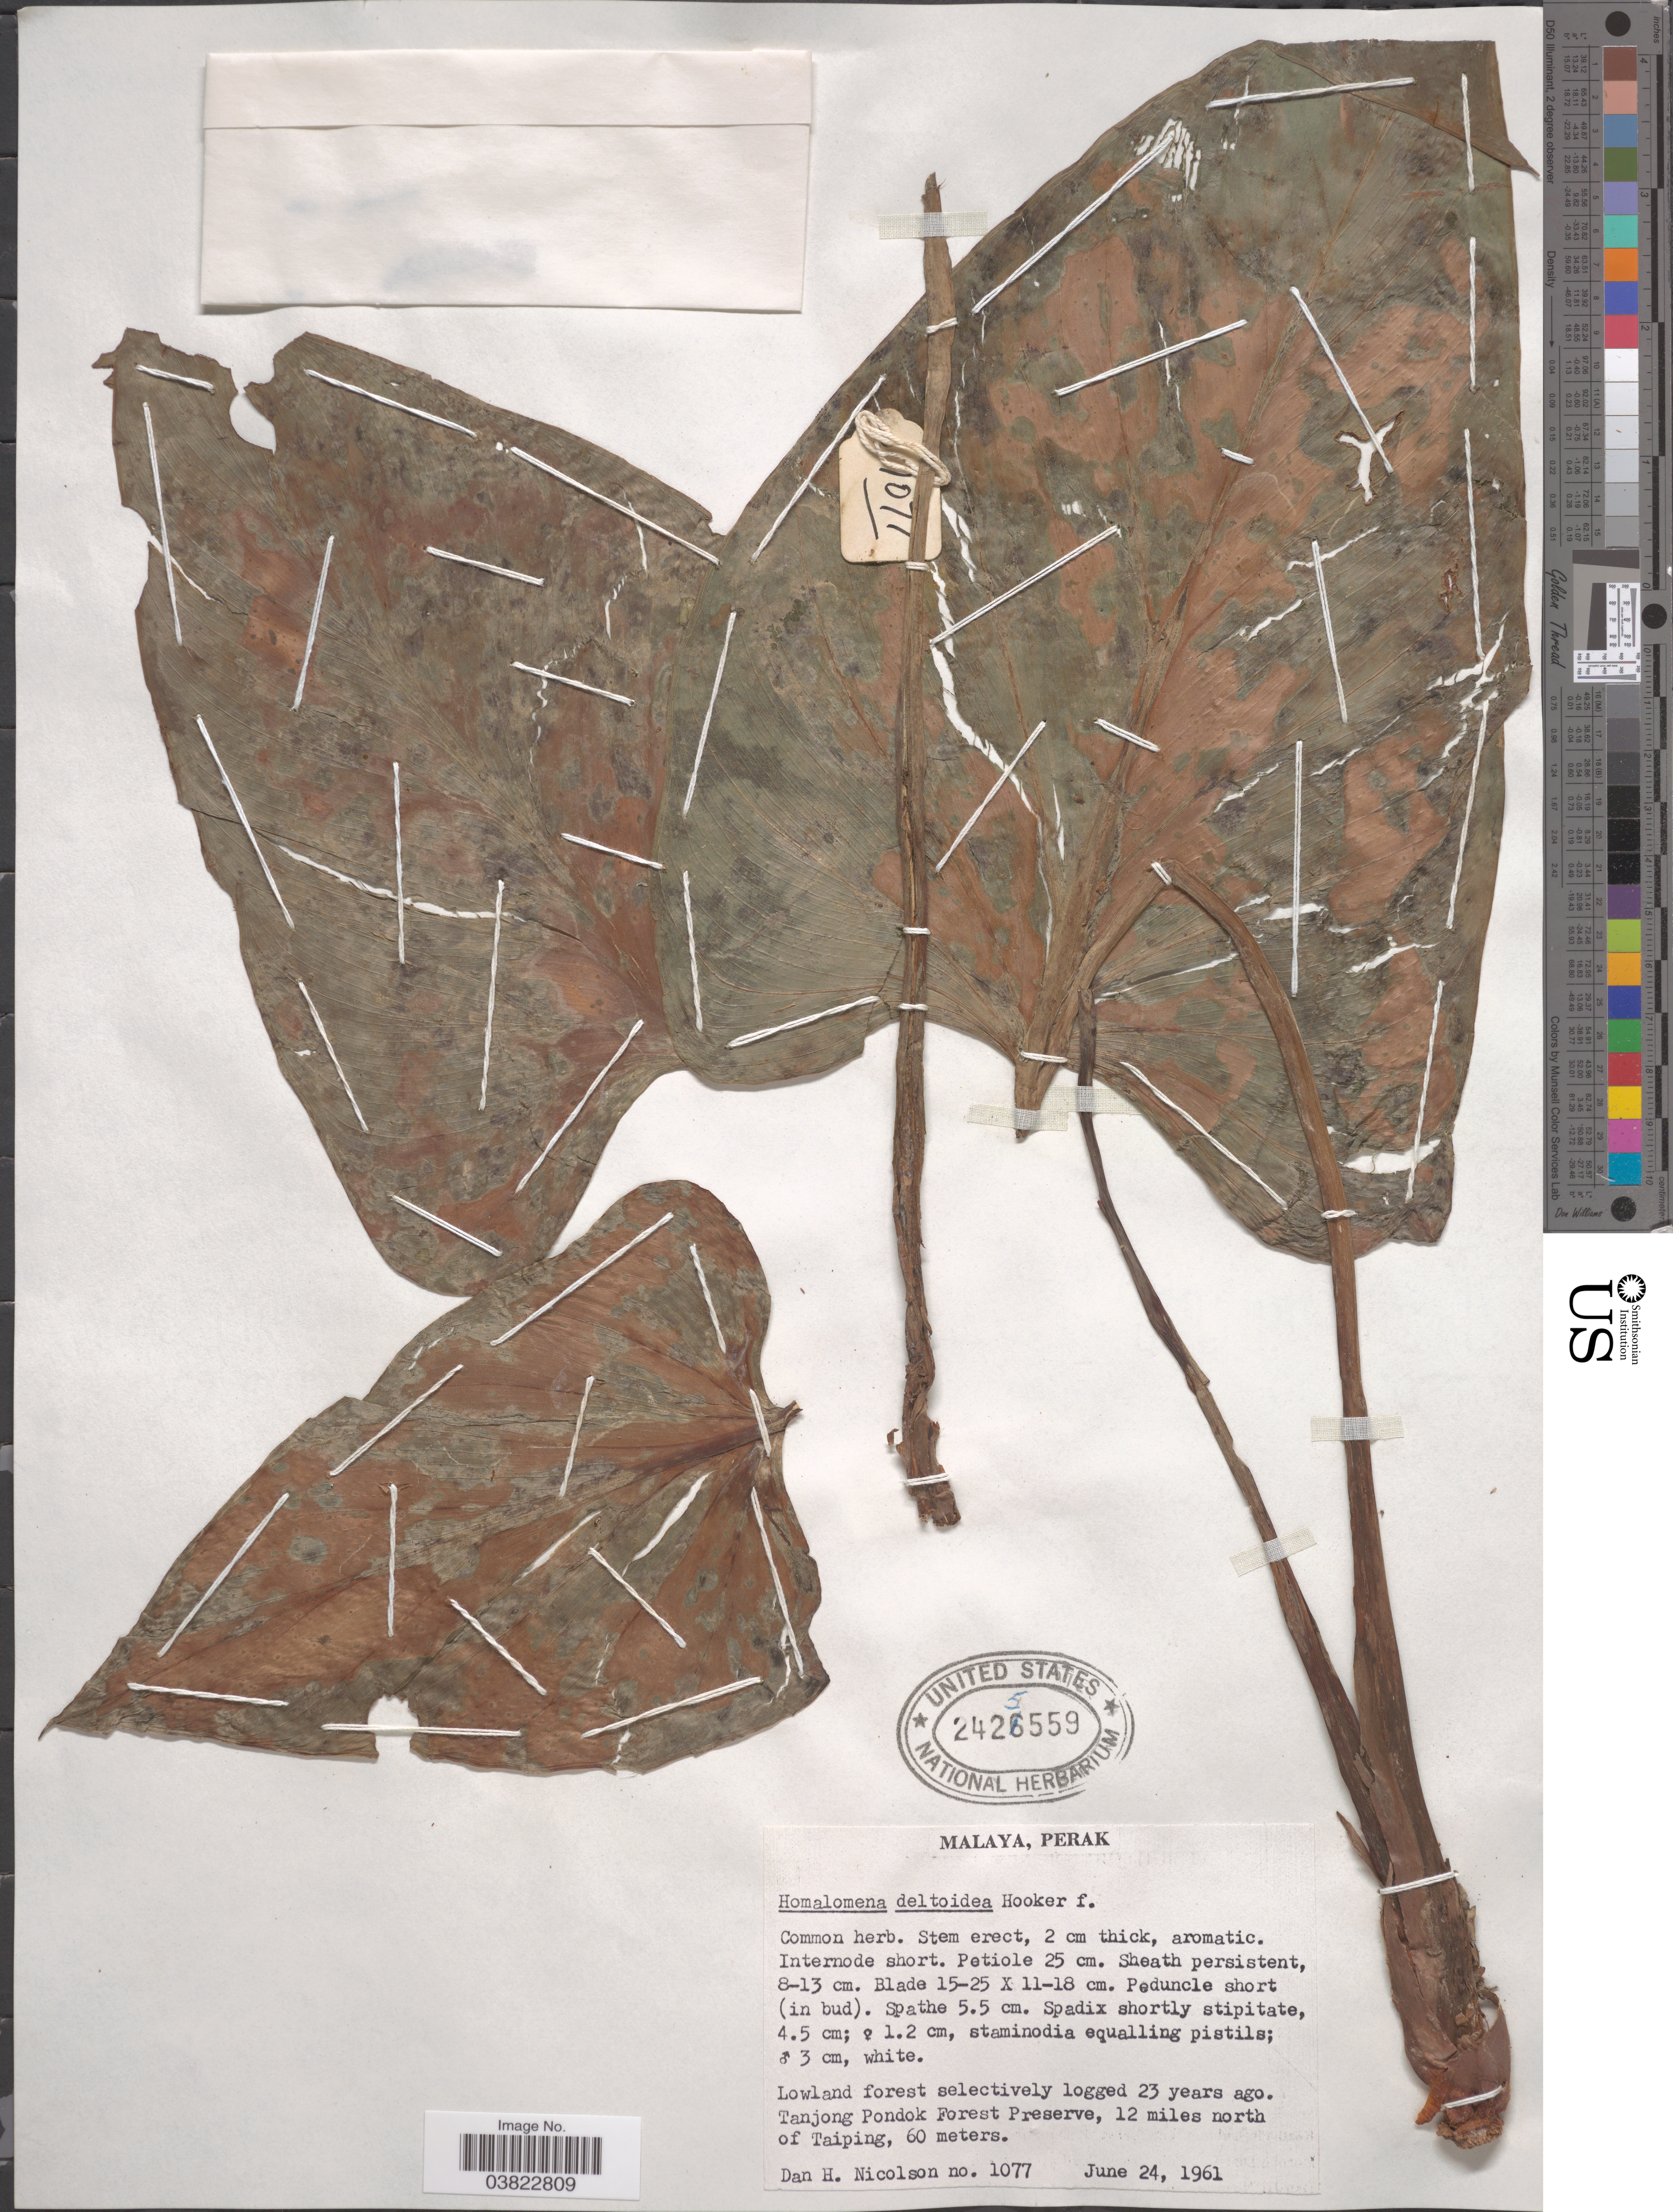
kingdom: Plantae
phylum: Tracheophyta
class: Liliopsida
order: Alismatales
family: Araceae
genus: Homalomena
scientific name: Homalomena deltoidea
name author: Hook. f.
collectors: D. H. Nicolson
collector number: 1077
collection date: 1961-06-24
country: Malaysia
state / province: Perak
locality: Malaya. Tanjong Pondok Forest Preserve, 12 miles north of Taiping.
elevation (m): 60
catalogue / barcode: US 2425559